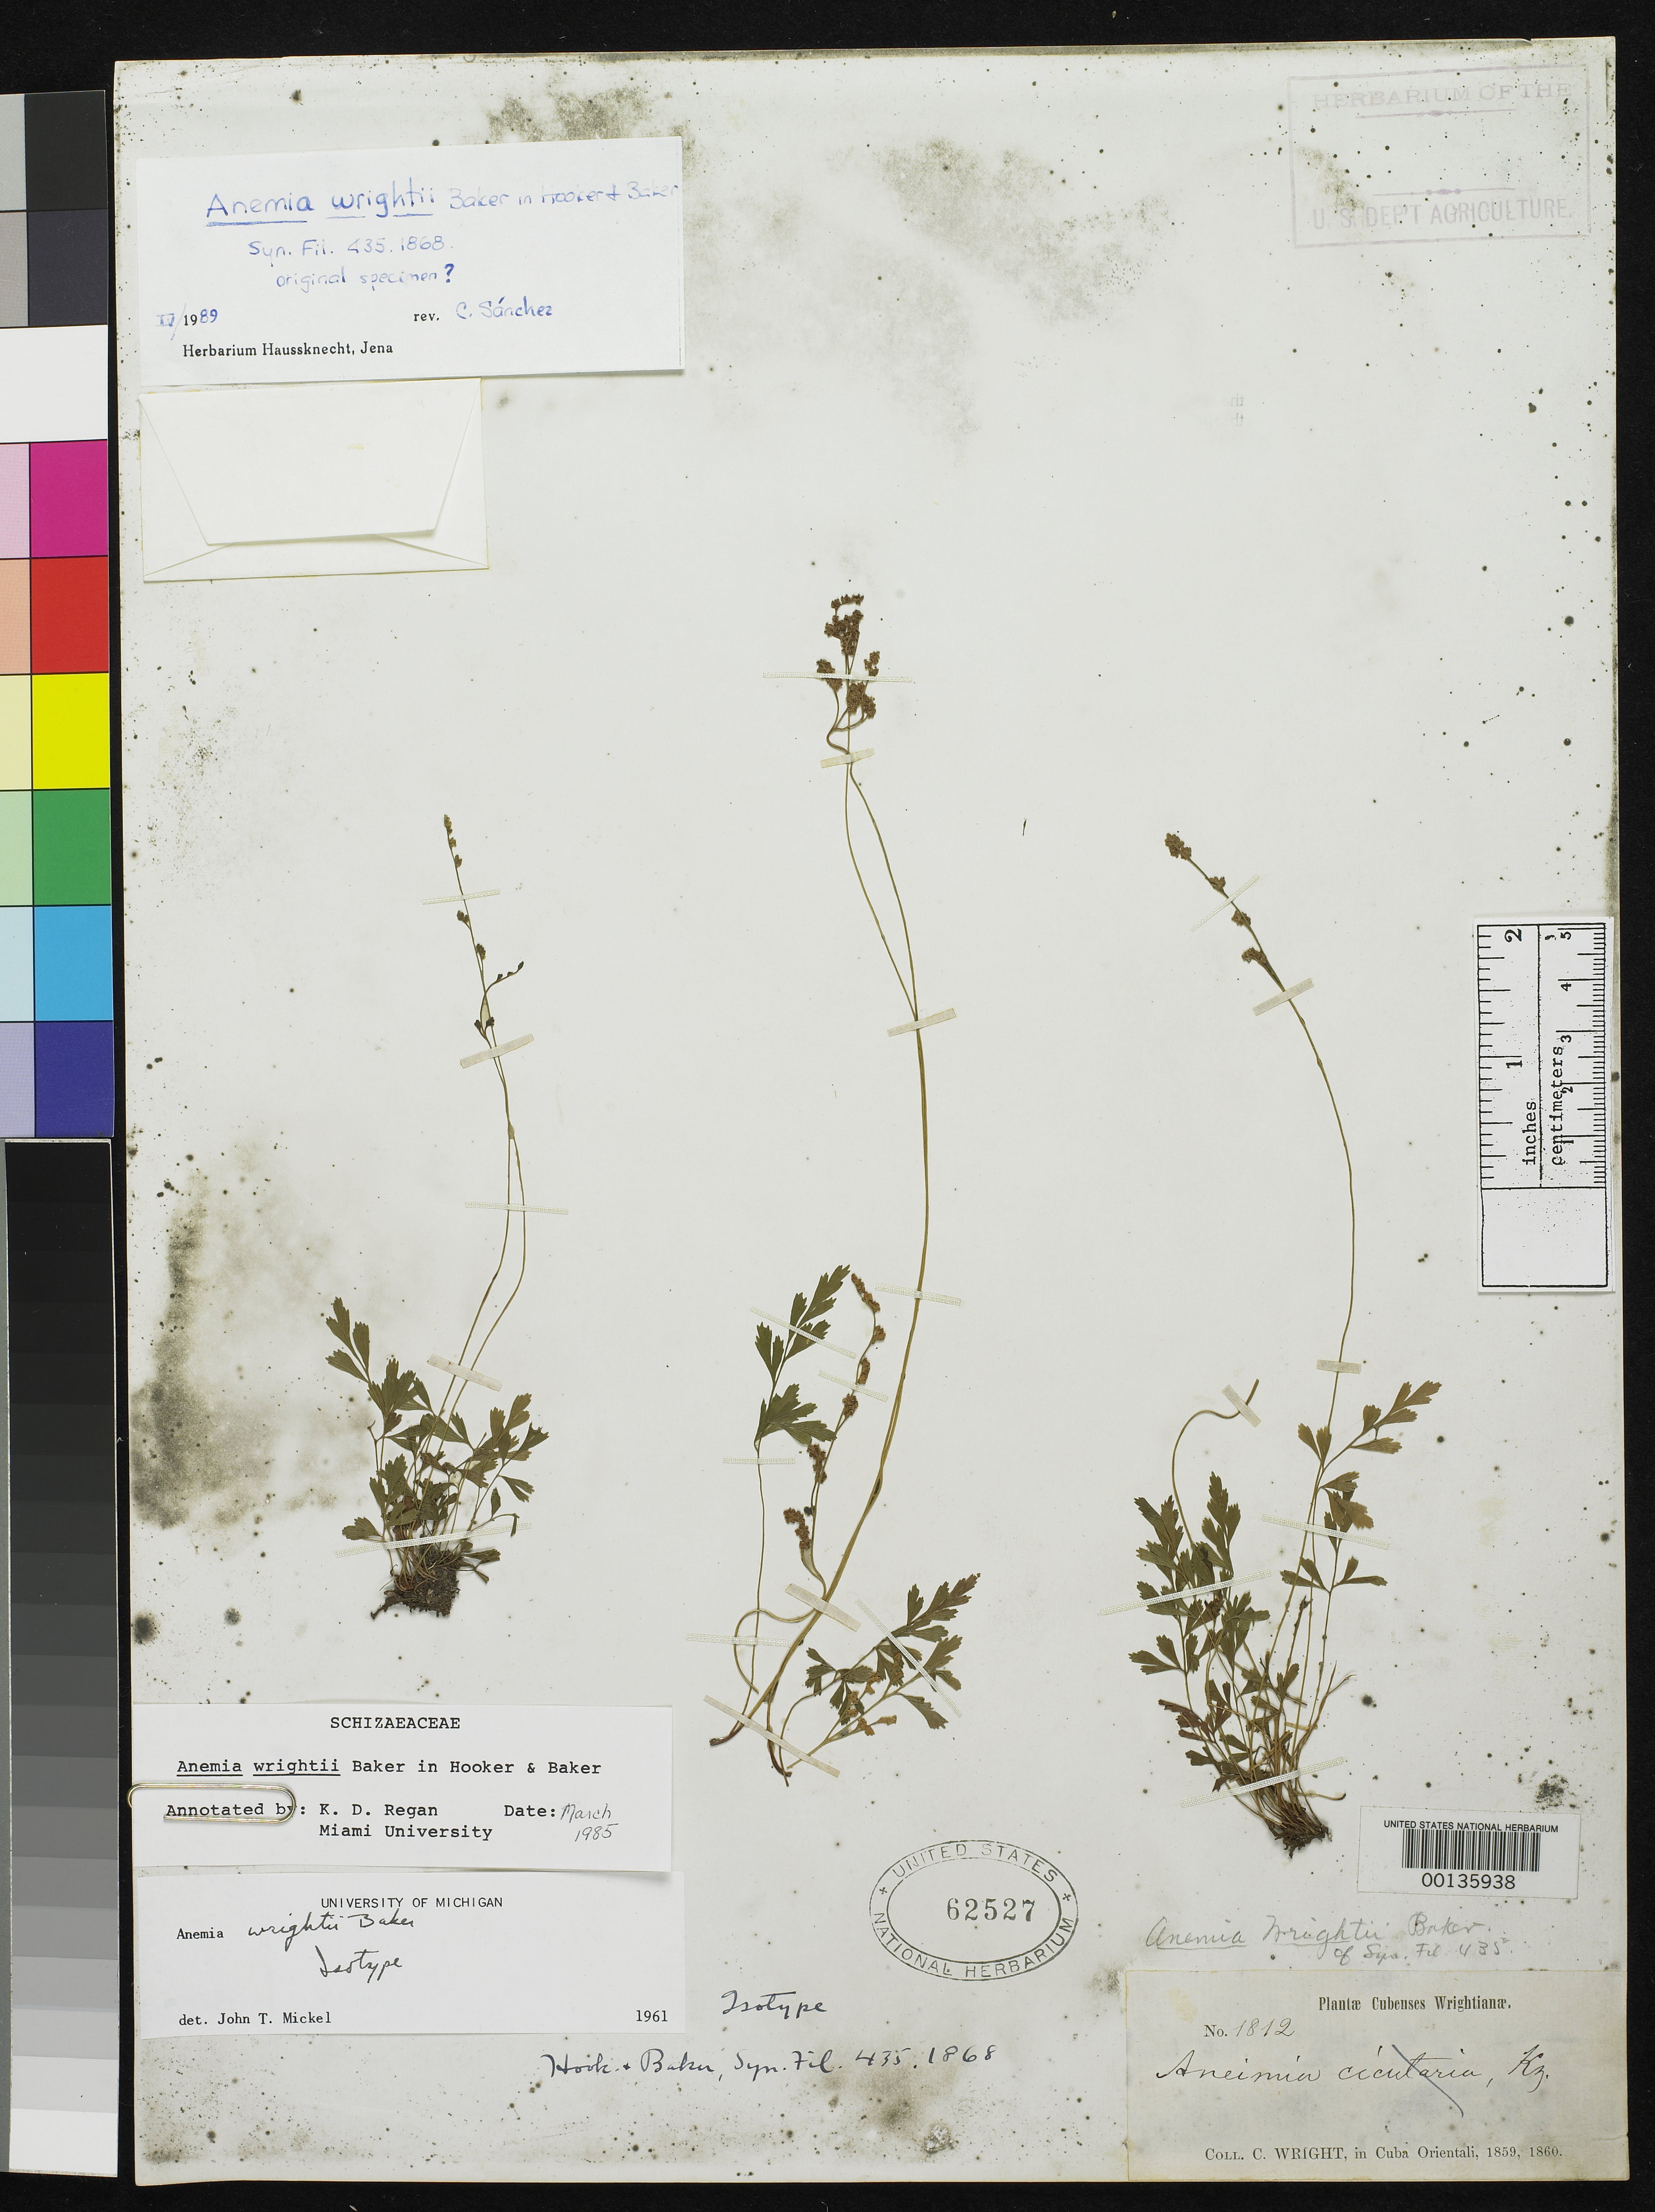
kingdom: Plantae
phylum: Tracheophyta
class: Polypodiopsida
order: Schizaeales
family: Anemiaceae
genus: Anemia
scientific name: Anemia wrightii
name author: Baker in Hook. & Baker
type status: Isotype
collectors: C. Wright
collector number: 1812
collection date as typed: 1859 to -- --- 1860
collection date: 1859/1860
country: Cuba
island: Greater Antilles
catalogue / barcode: US 62527